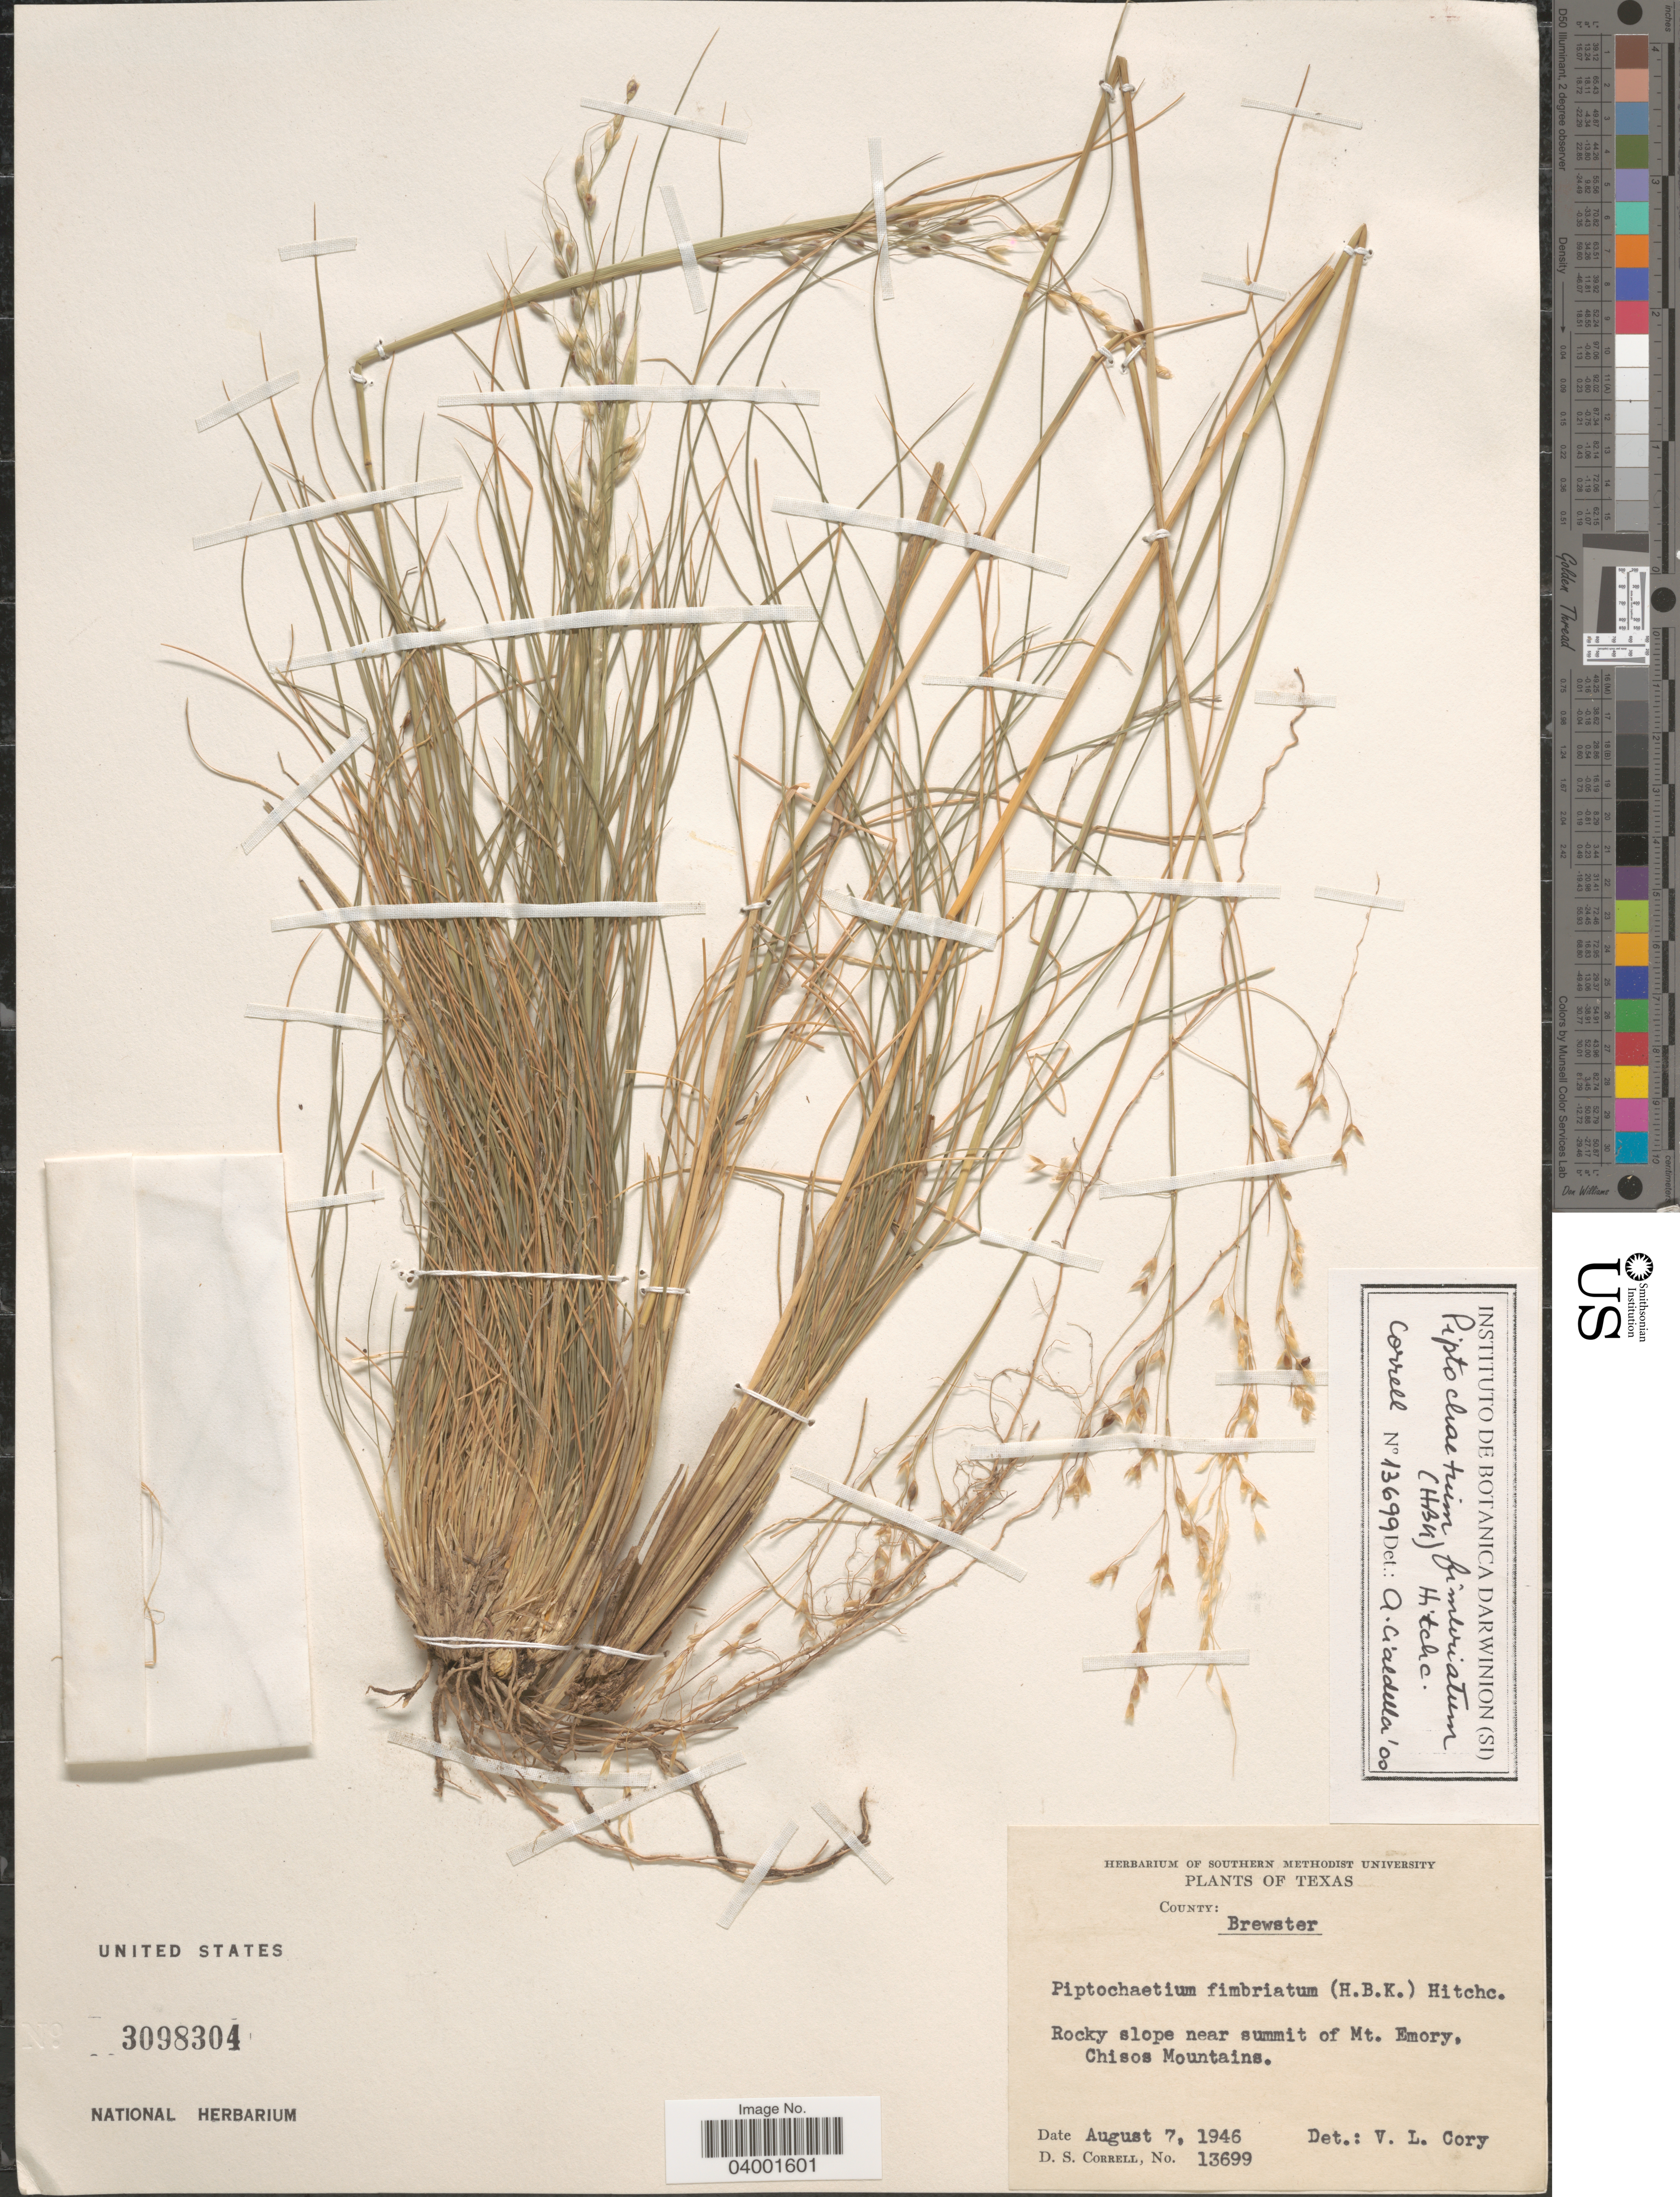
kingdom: Plantae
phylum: Tracheophyta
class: Liliopsida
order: Poales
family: Poaceae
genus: Piptochaetium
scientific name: Piptochaetium fimbriatum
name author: (Kunth) Hitchc.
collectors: D. S. Correll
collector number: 13699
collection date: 1946-08-07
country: United States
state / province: Texas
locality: County: Brewster. Rocky slope near summit of Mt. Emory, Chisos Mountains.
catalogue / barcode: US 3098304